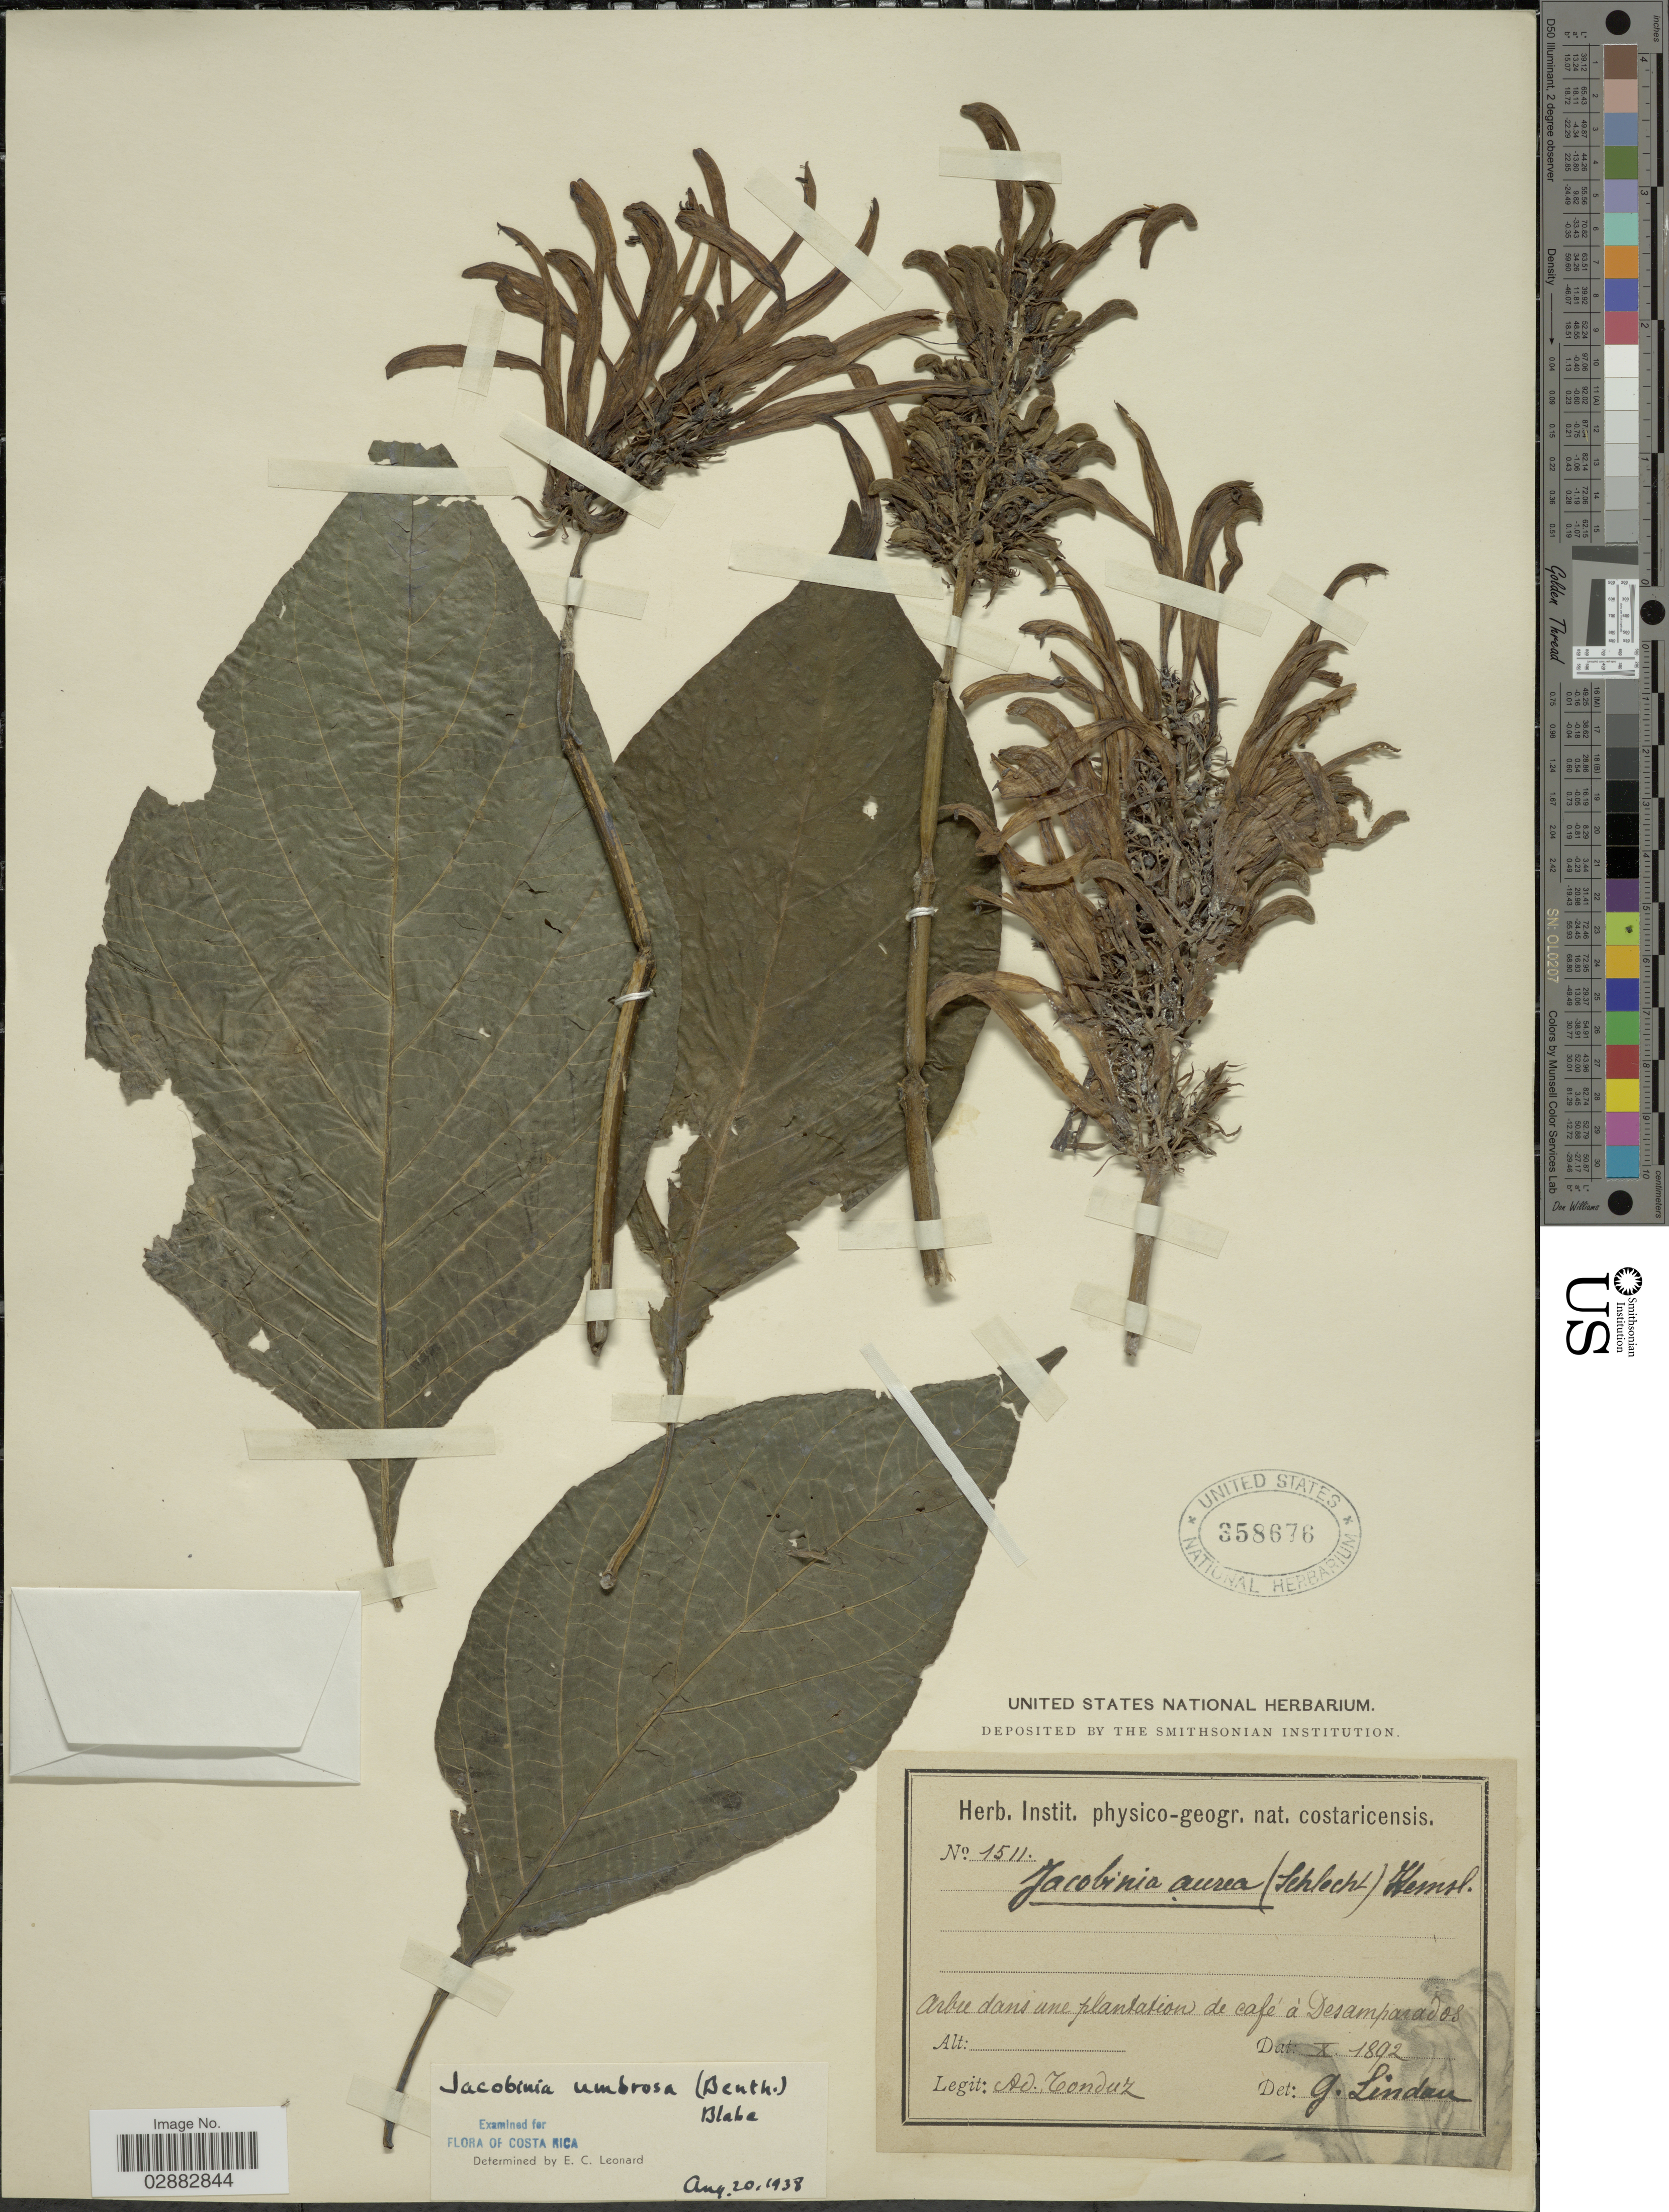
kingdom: Plantae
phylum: Tracheophyta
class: Magnoliopsida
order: Lamiales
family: Acanthaceae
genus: Jacobinia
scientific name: Jacobinia umbrosa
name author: (Benth.) S.F. Blake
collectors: A. Tonduz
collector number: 1511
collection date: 1892-10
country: Costa Rica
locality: Arbe dans une plantation de café à Desamparados.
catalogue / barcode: US 358676